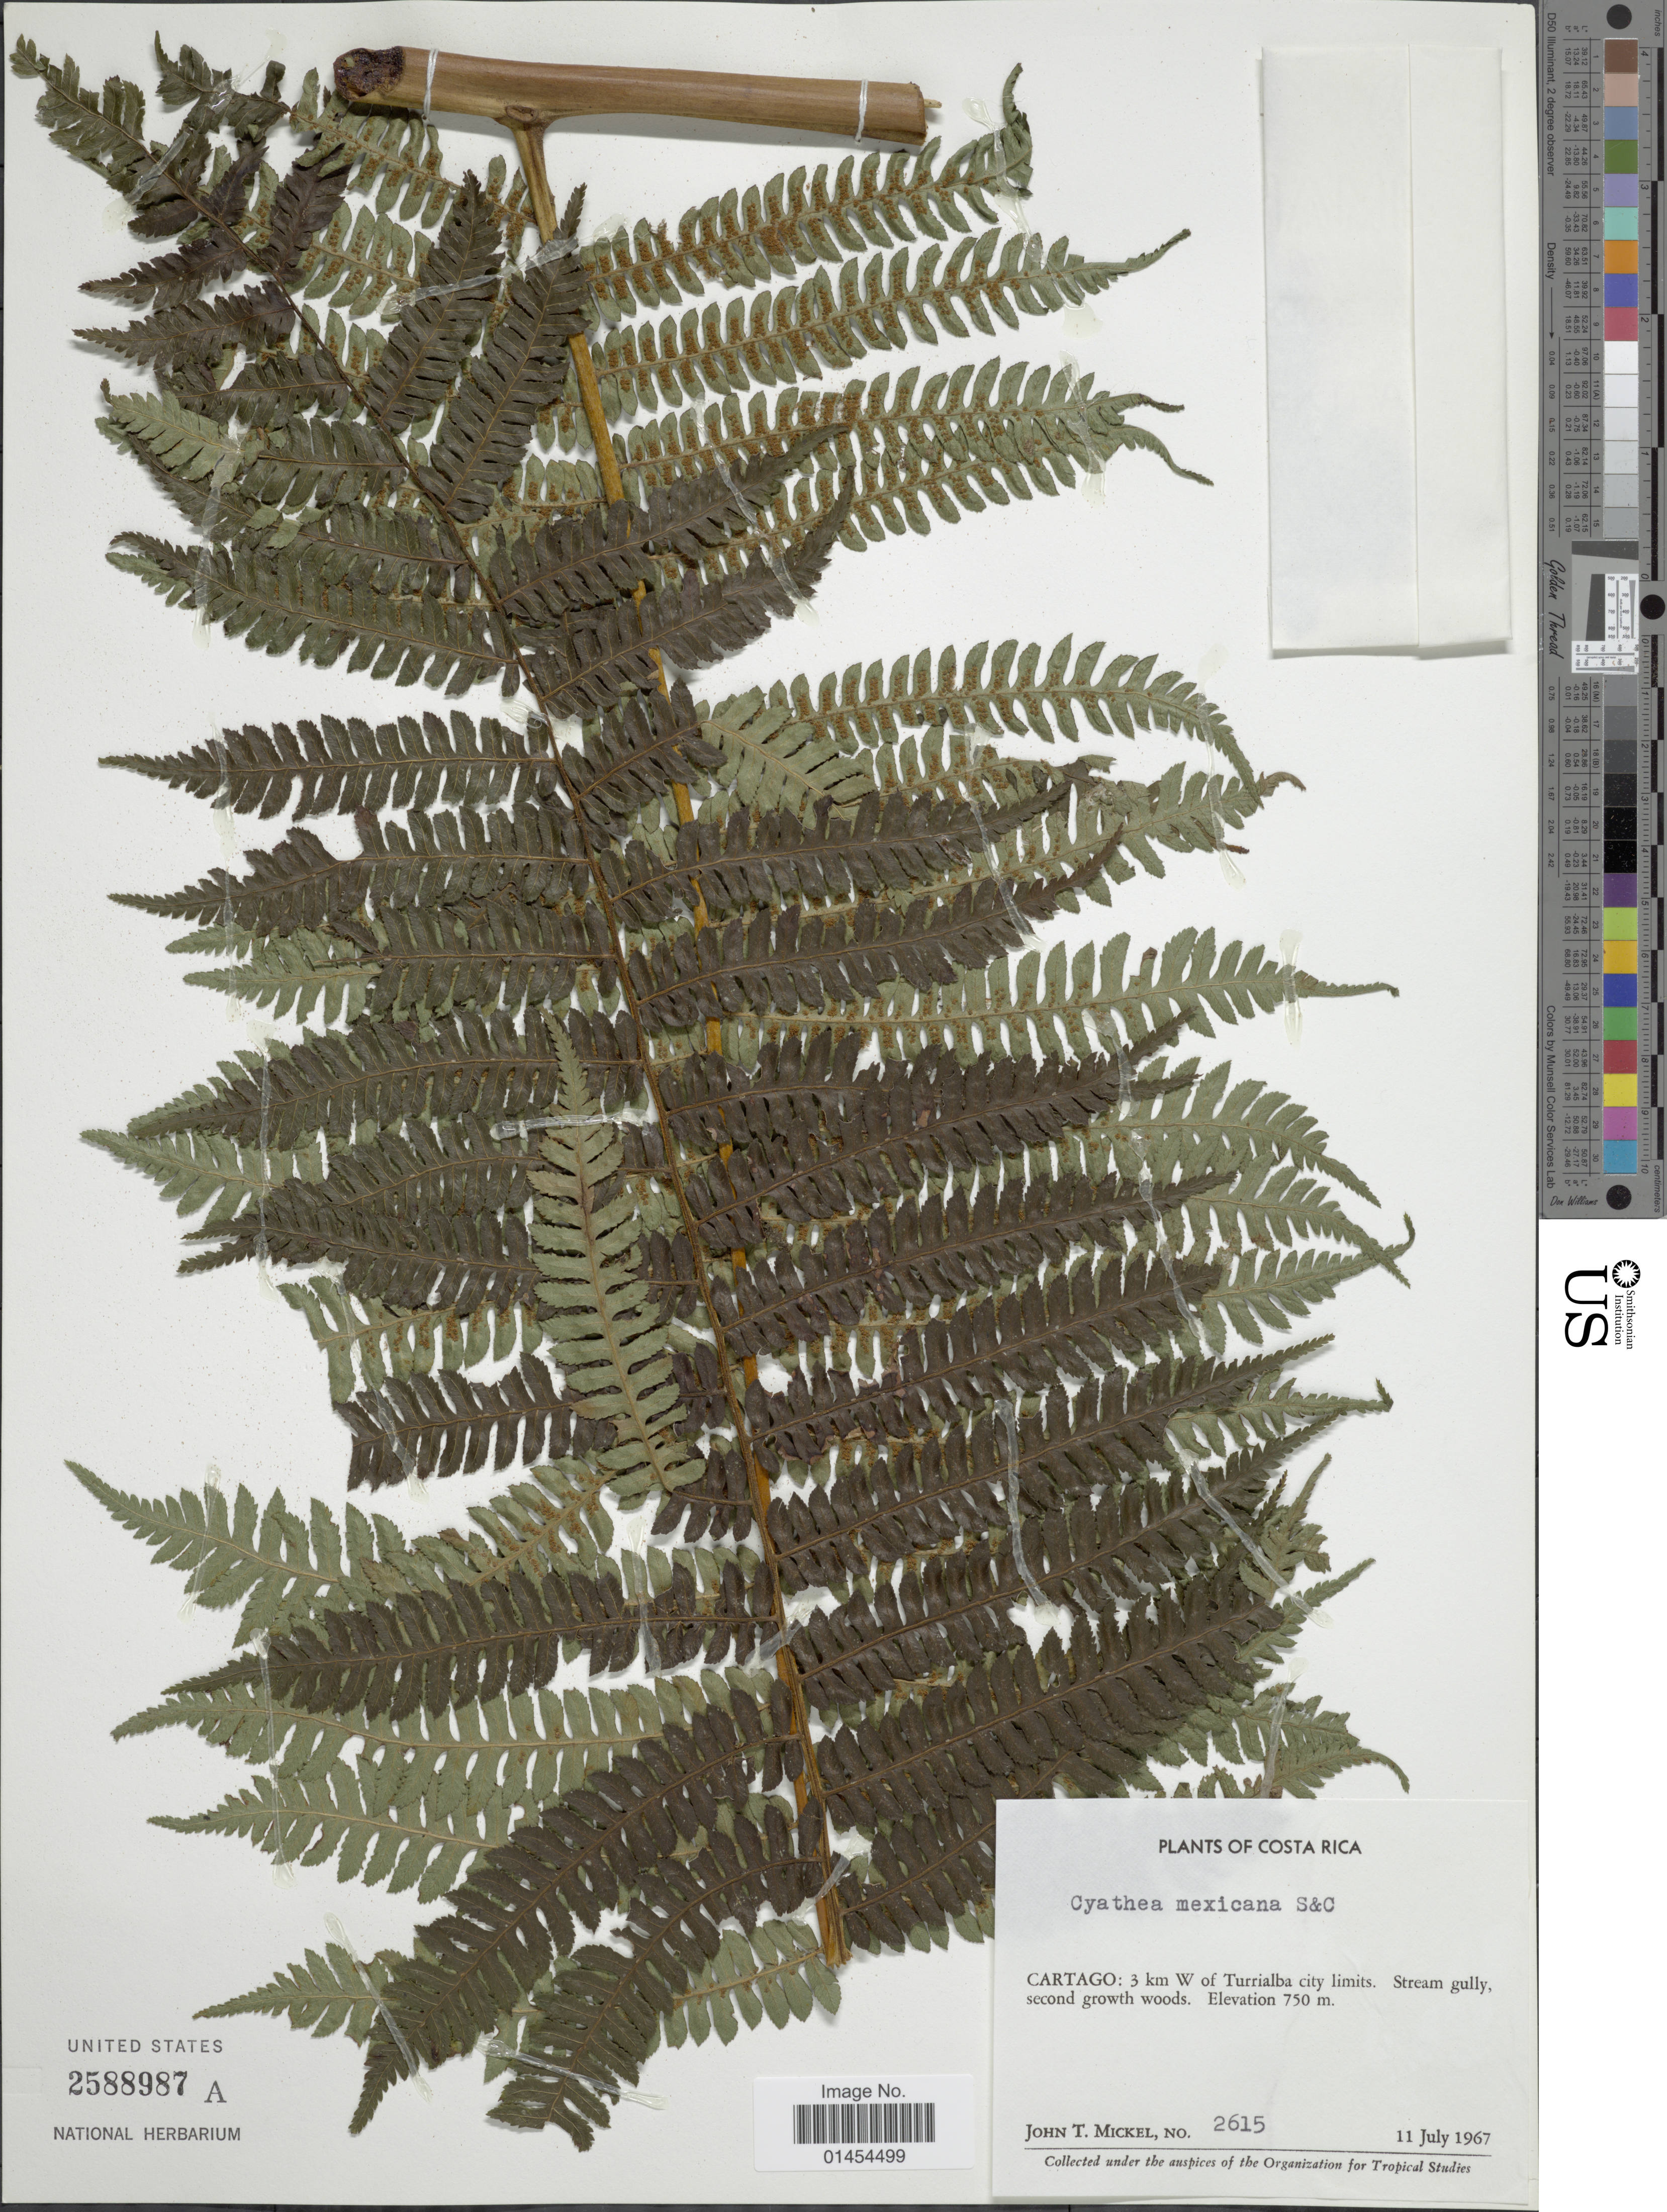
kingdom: Plantae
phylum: Tracheophyta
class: Polypodiopsida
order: Cyatheales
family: Cyatheaceae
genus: Alsophila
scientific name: Alsophila firma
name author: (Baker) D.S. Conant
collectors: J. T. Mickel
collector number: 2615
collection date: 1967-07-11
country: Costa Rica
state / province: Cartago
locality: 3 km W of Turrialba city limits.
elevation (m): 750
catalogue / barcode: US 2588987A